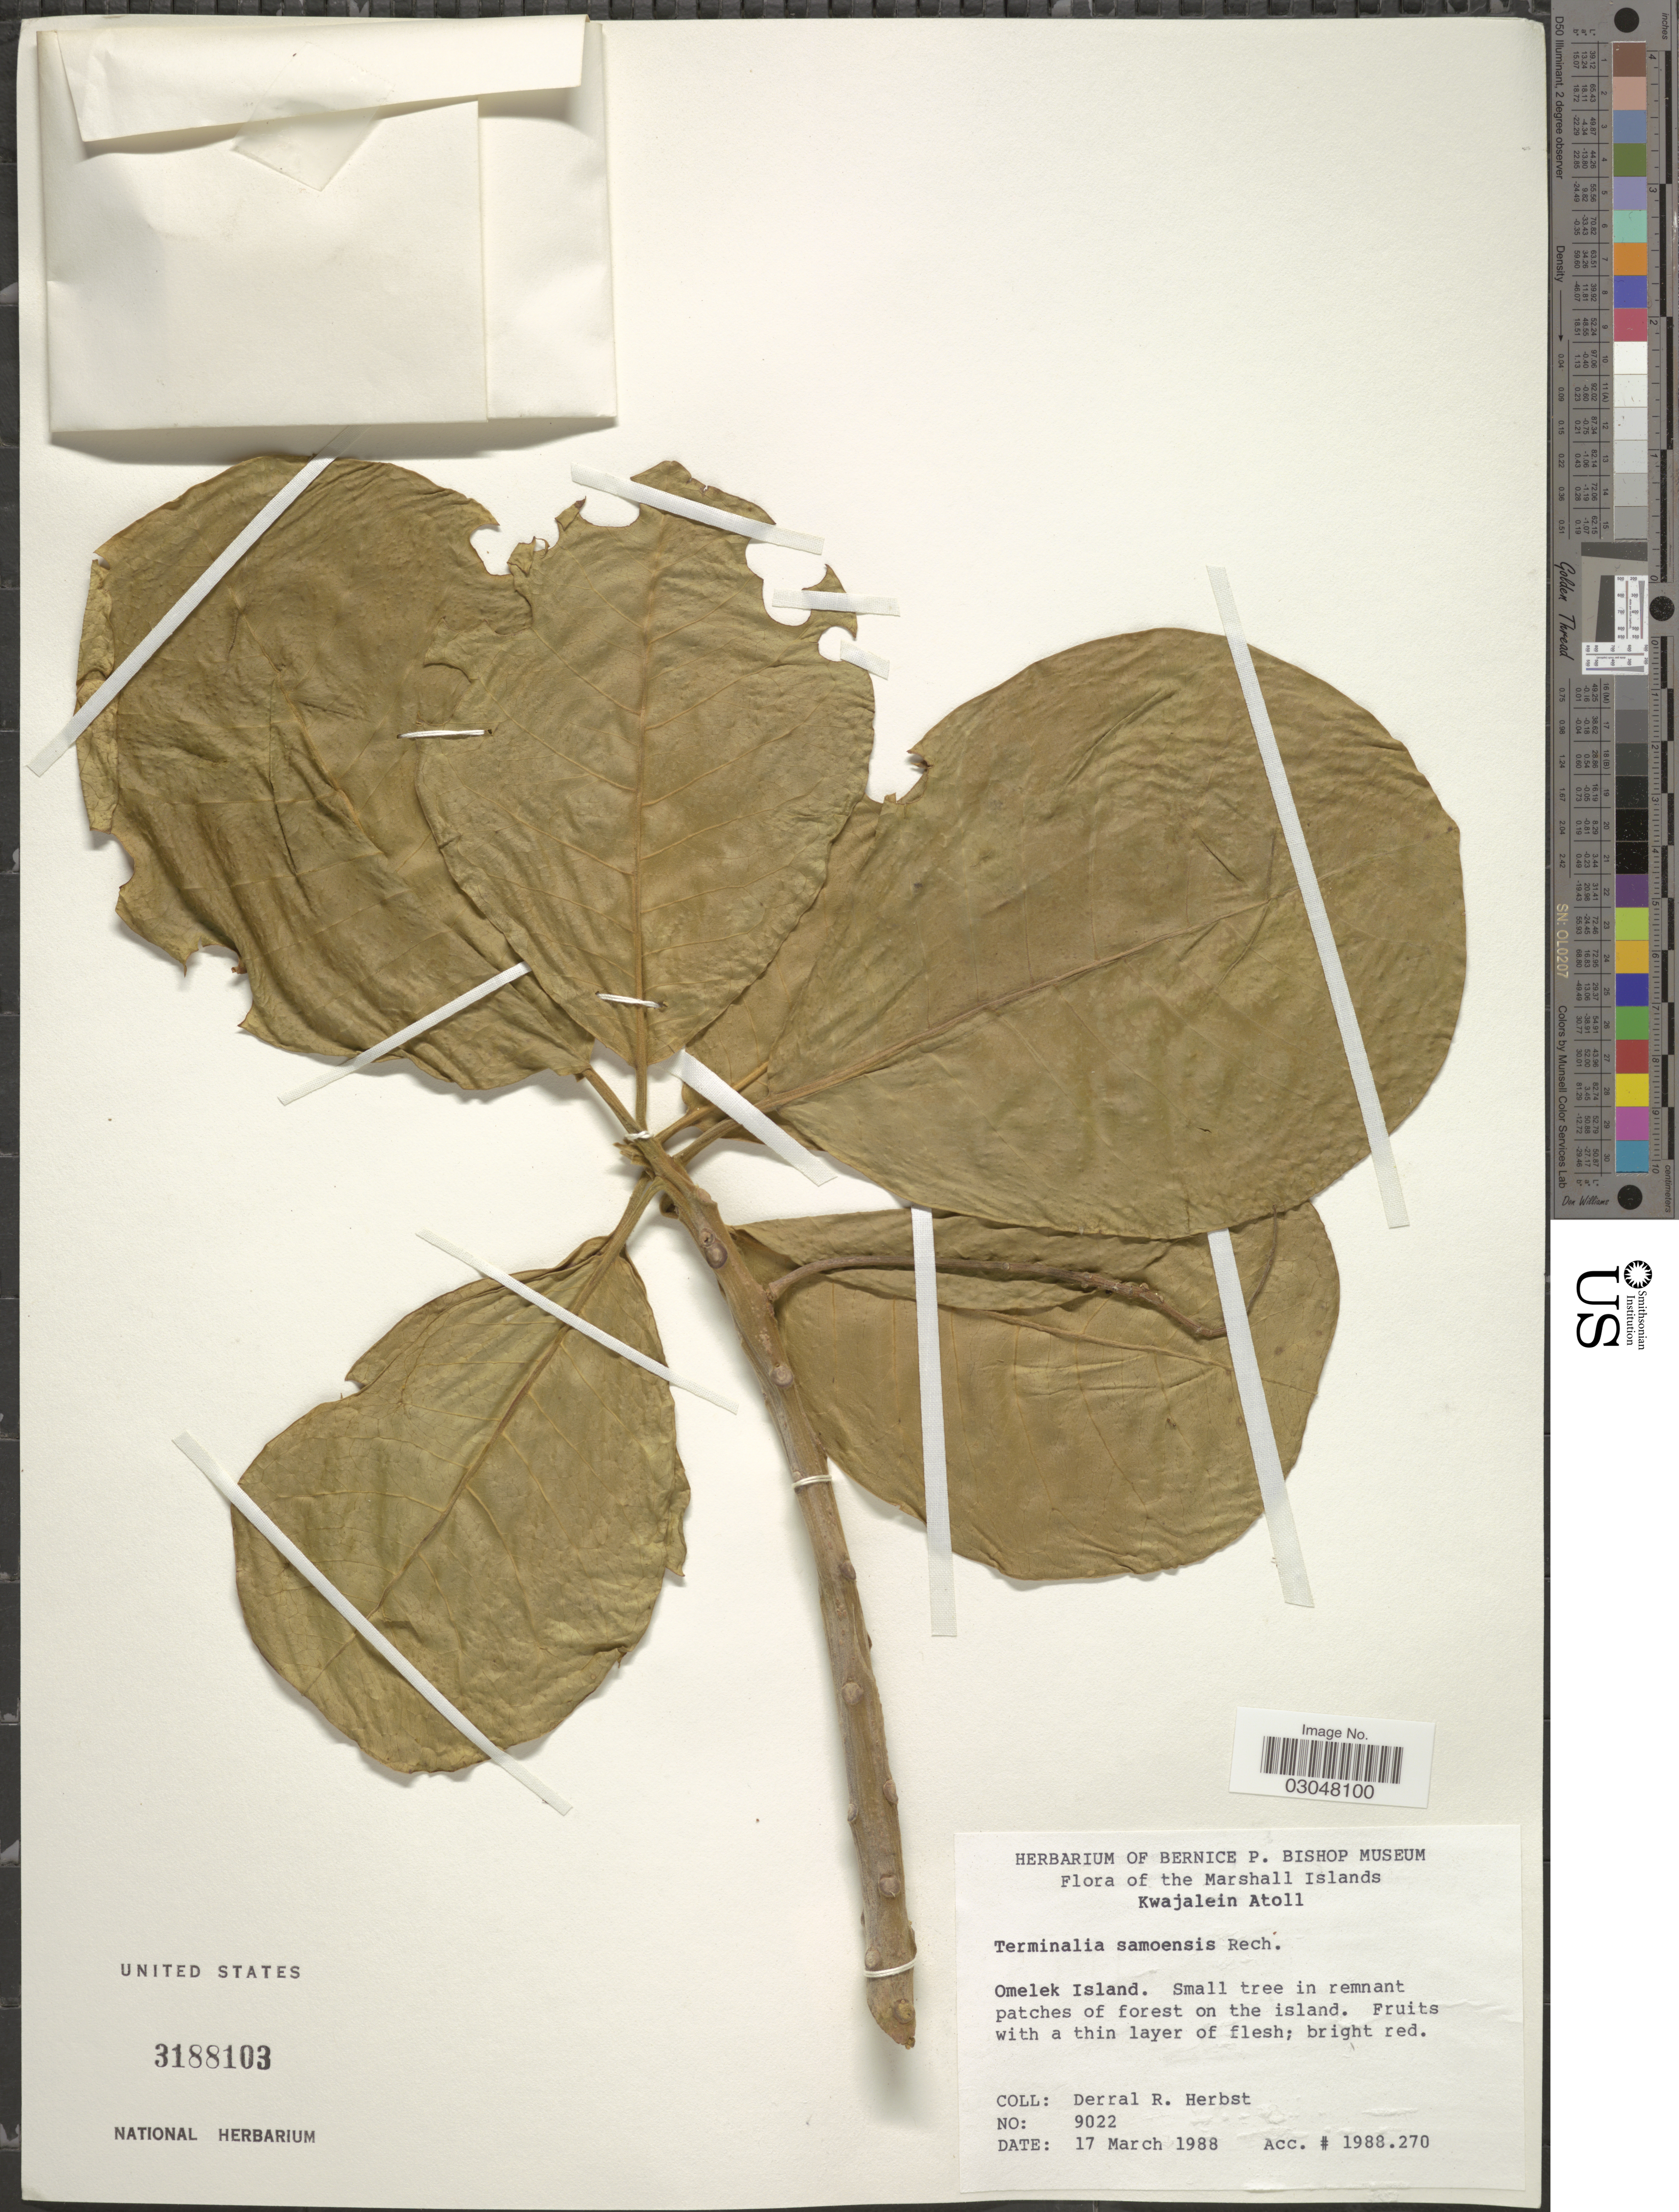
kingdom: Plantae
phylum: Tracheophyta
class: Magnoliopsida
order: Myrtales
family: Combretaceae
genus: Terminalia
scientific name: Terminalia samoensis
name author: Rech.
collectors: D. R. Herbst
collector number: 9022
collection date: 1988-03-17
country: Marshall Islands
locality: Kwajalein Atoll. Omelek Island.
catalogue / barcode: US 3188103